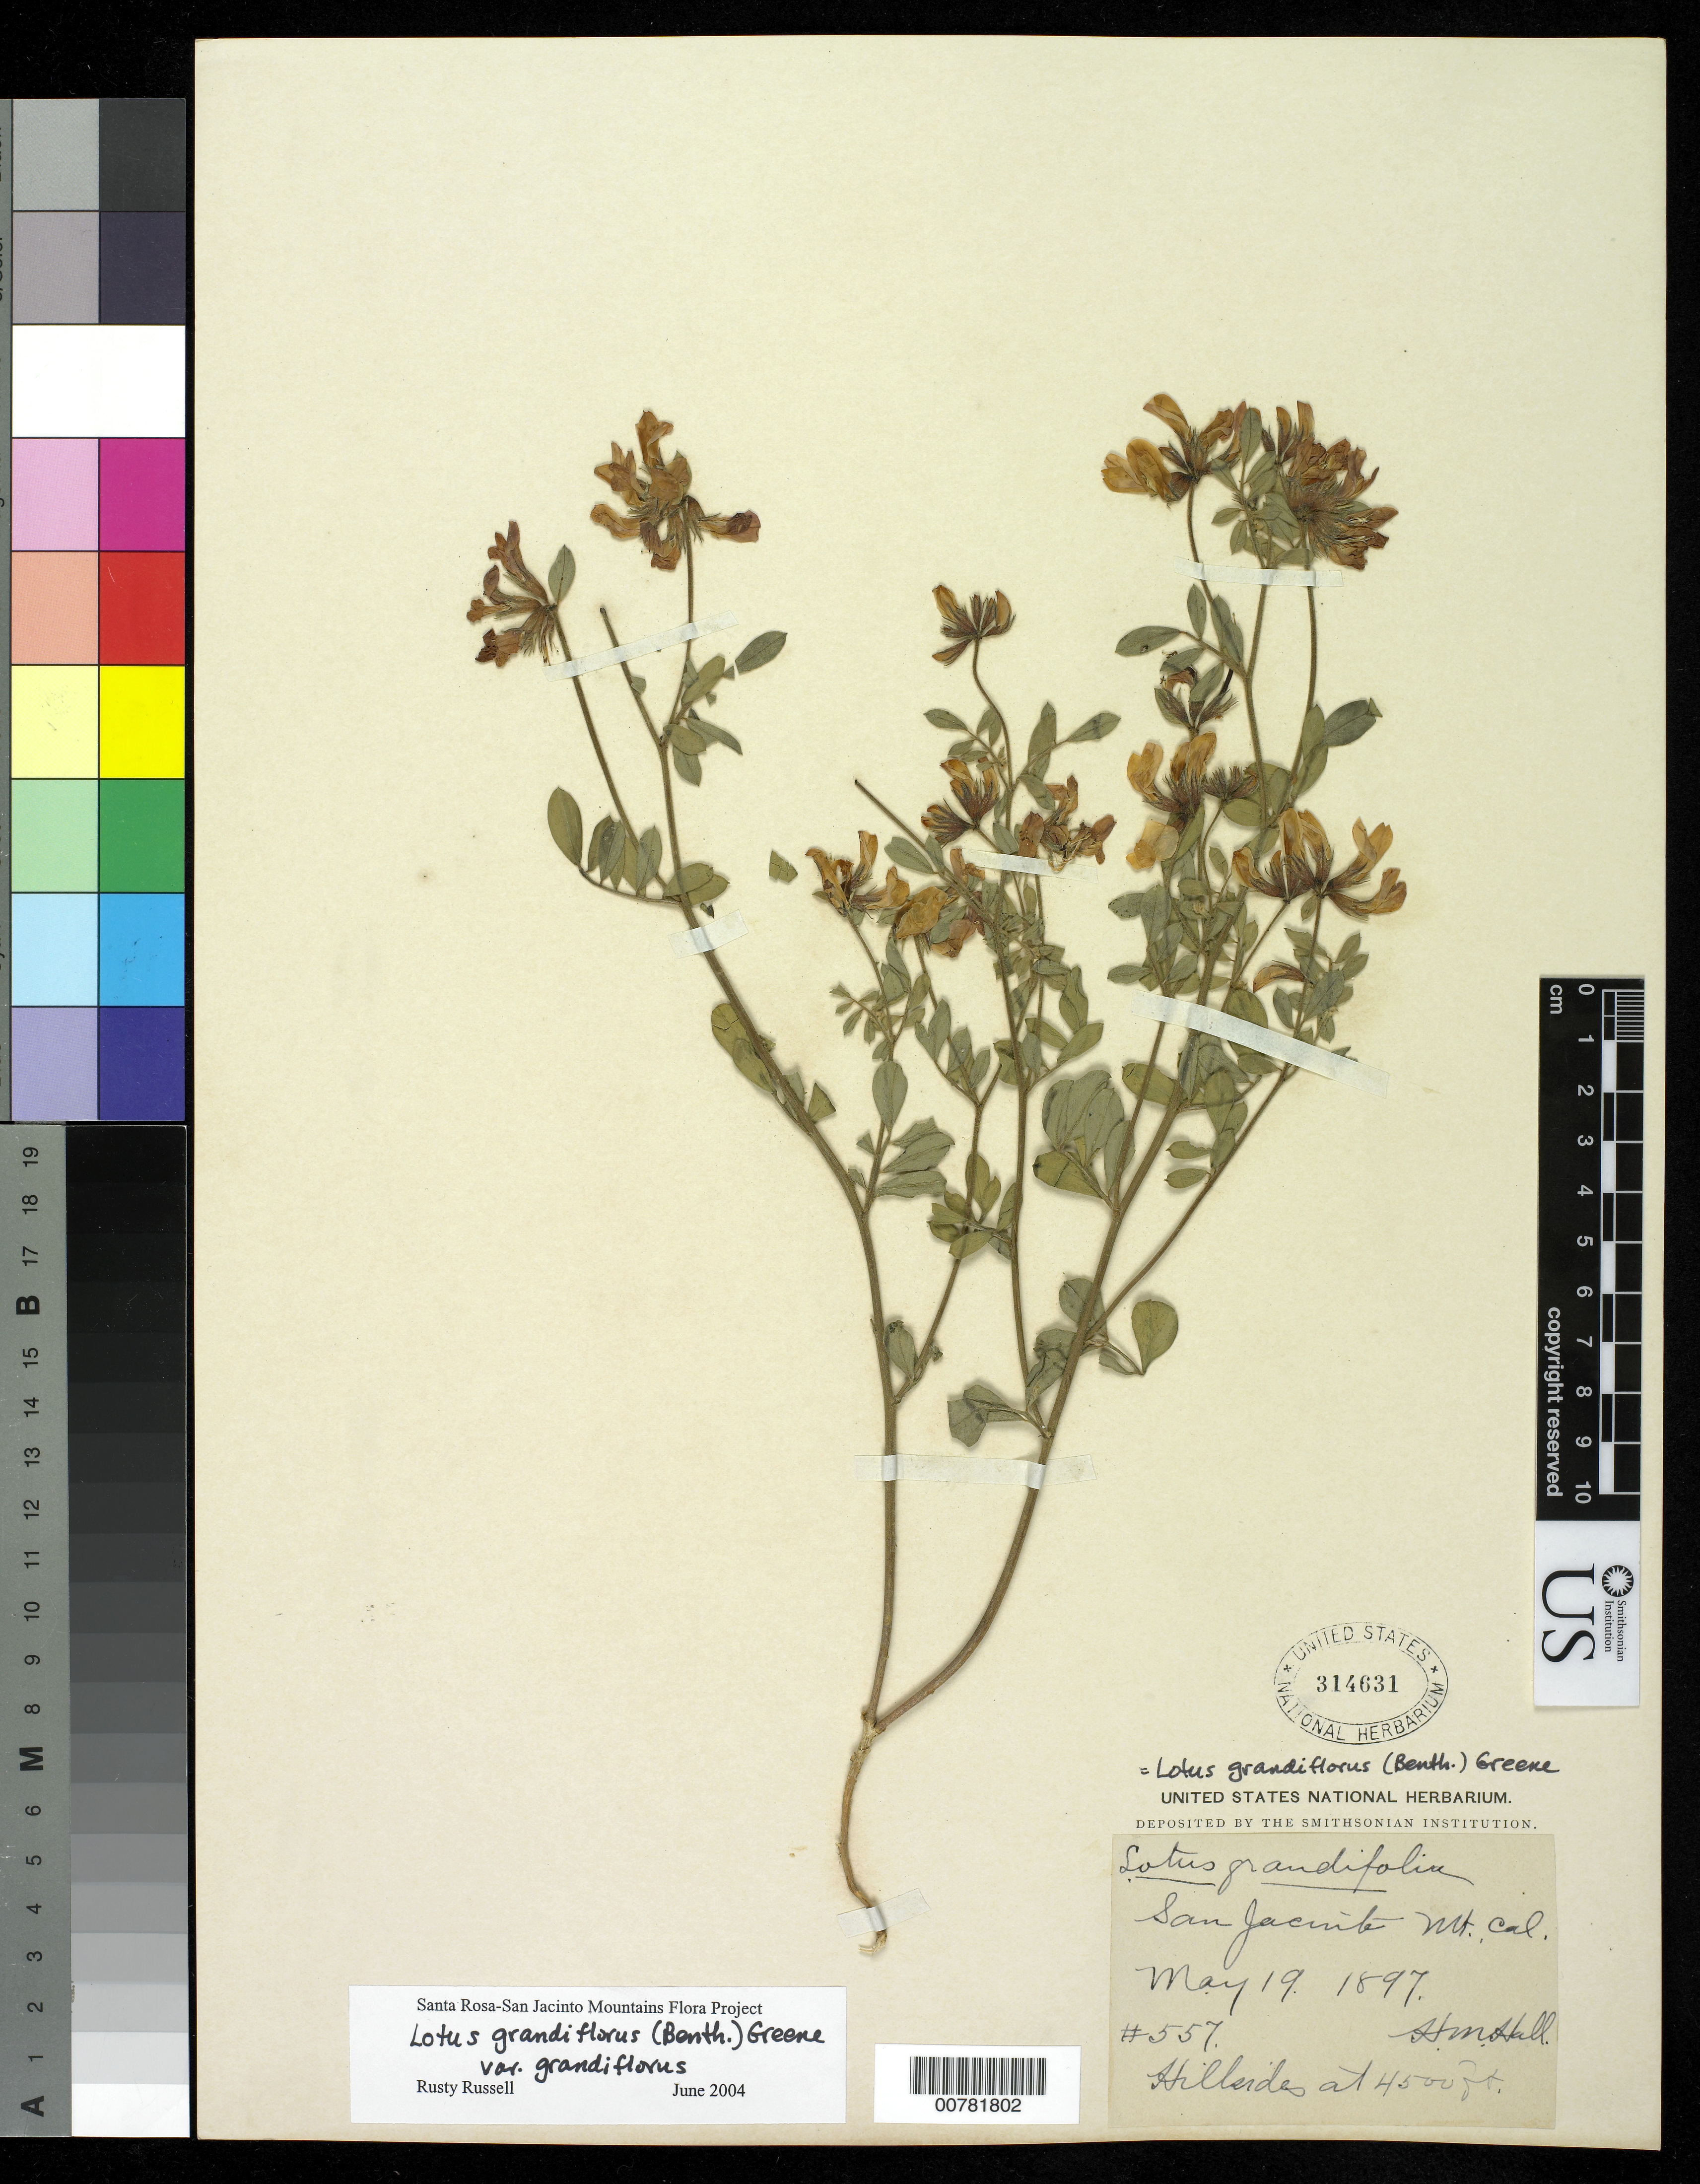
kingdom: Plantae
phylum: Tracheophyta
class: Magnoliopsida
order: Fabales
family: Fabaceae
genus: Ottleya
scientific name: Ottleya grandiflora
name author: (Benth.) D.D. Sokoloff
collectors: H. M. Hall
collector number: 557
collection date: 1897-05-19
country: United States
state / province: California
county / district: Riverside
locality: San Jacinto Mt., hillsides.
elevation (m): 1372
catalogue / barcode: US 314631